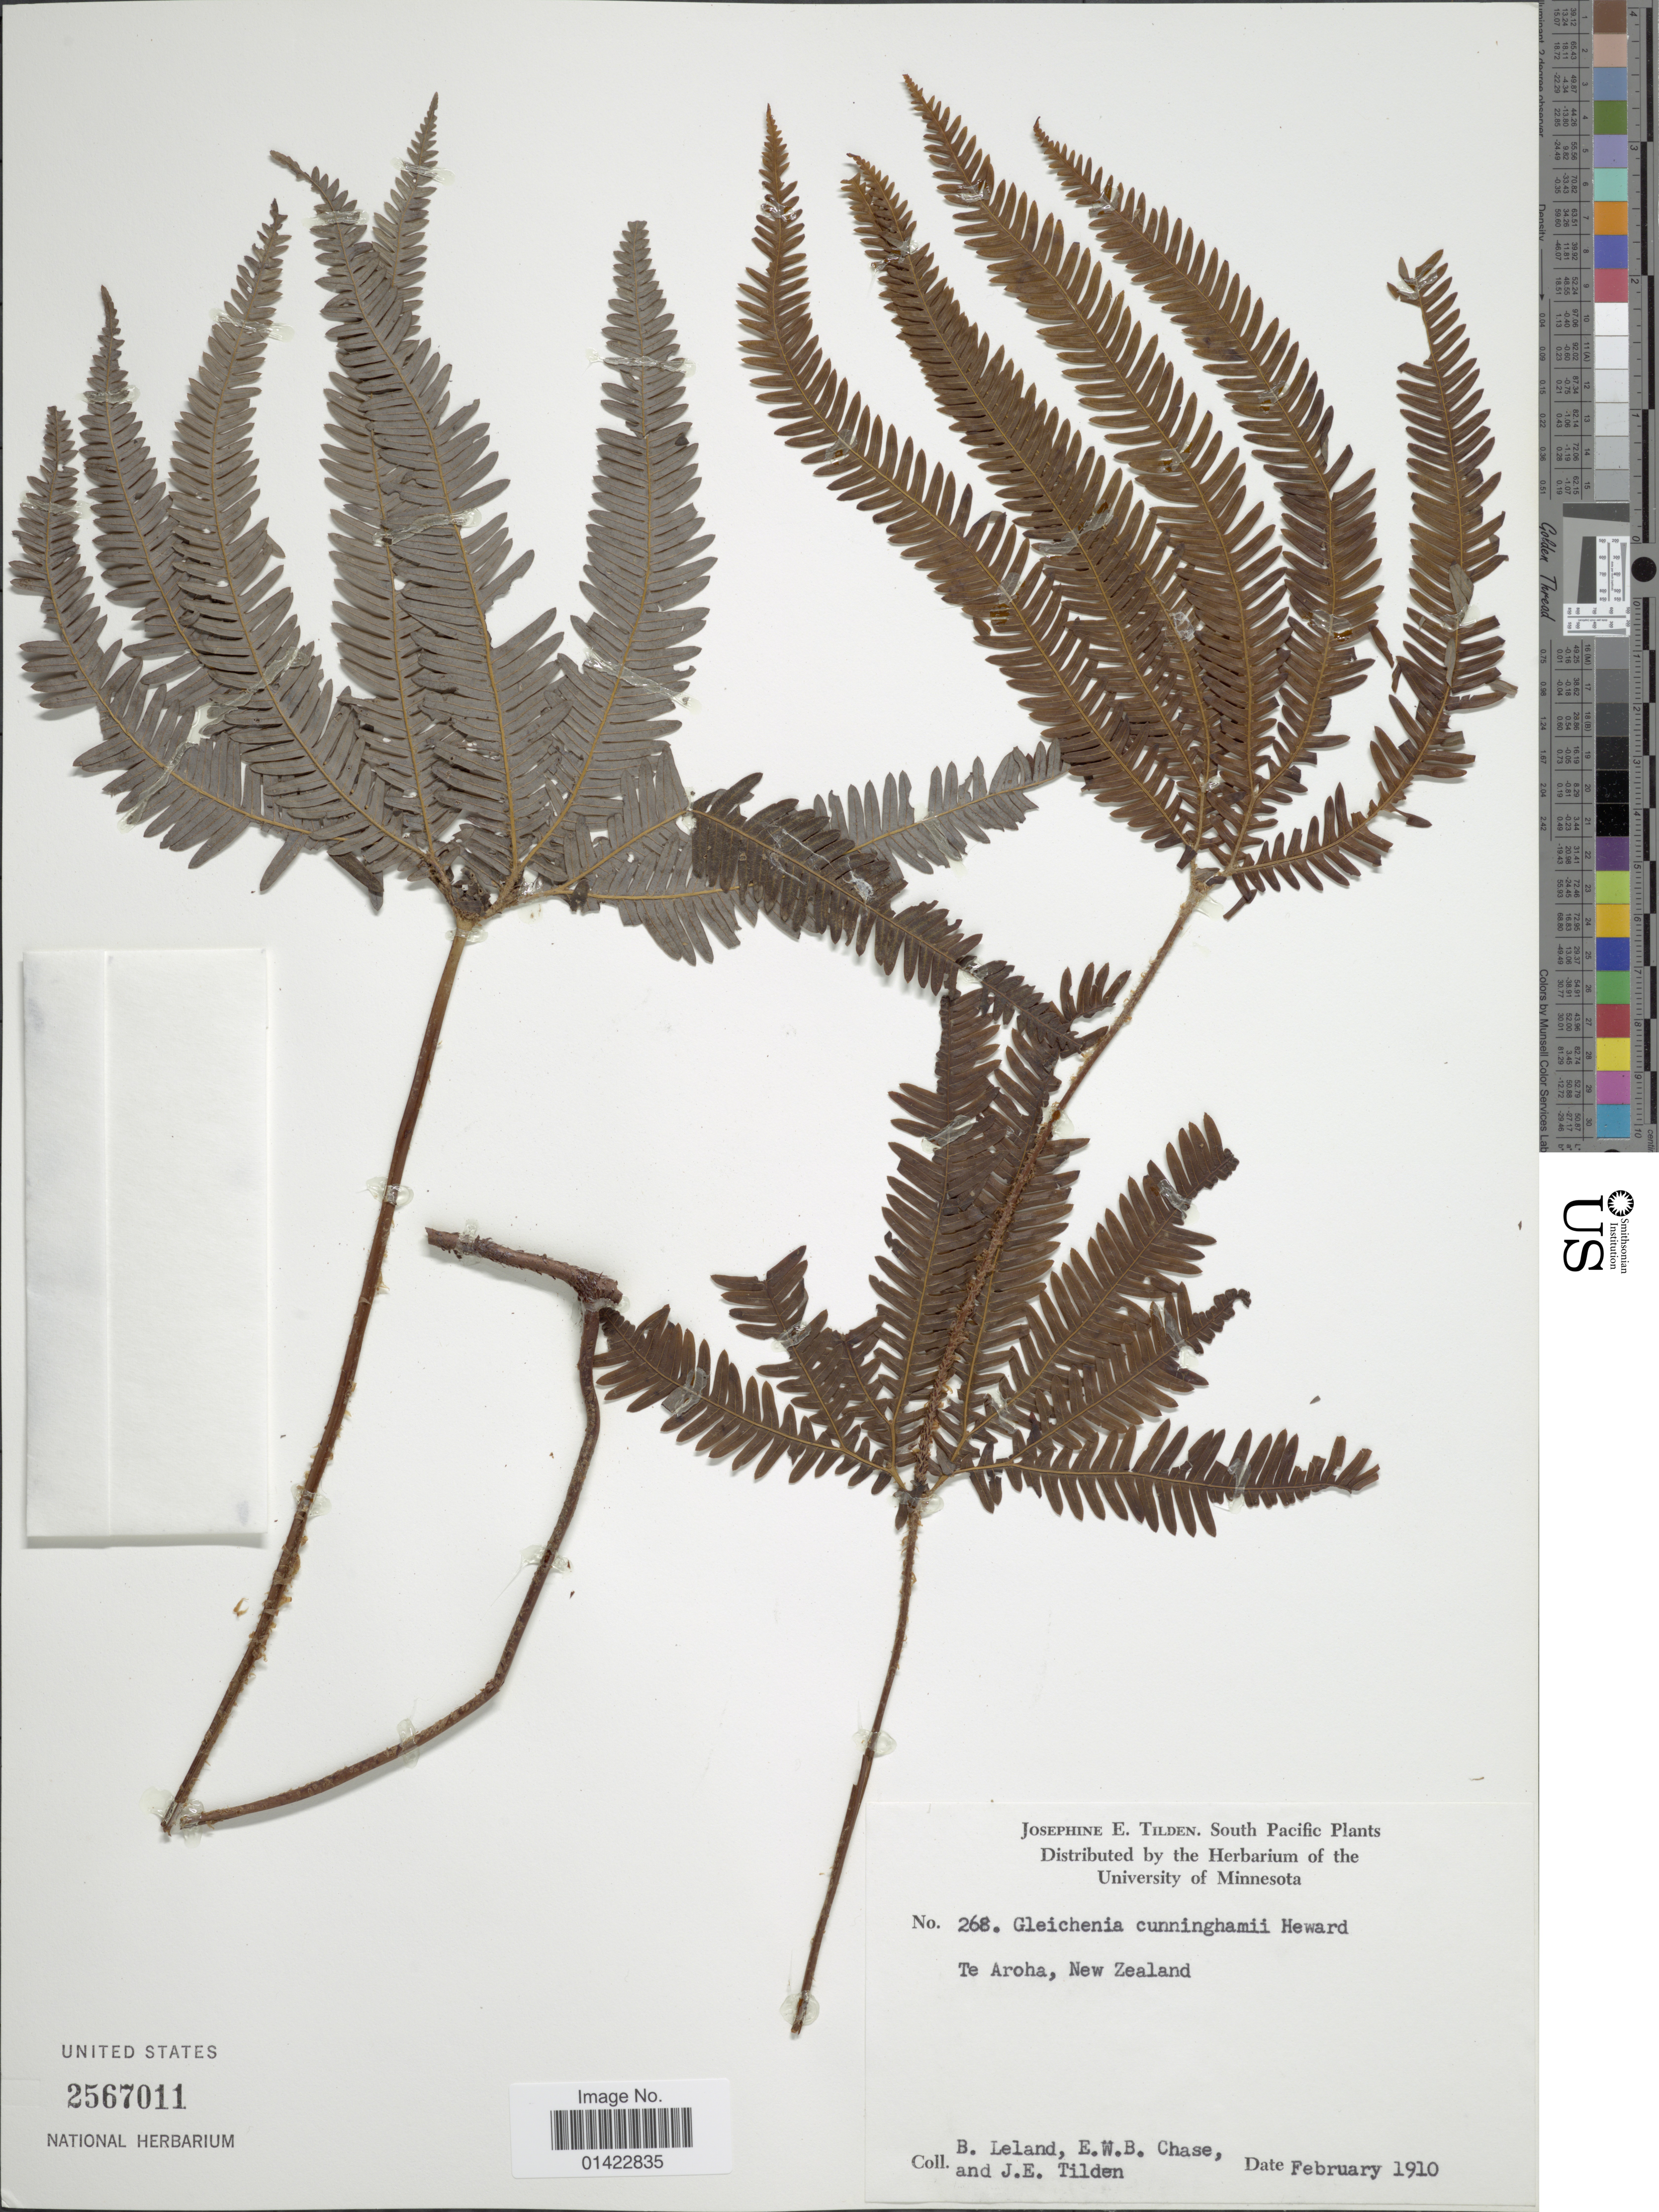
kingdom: Plantae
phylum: Tracheophyta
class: Polypodiopsida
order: Gleicheniales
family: Gleicheniaceae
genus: Sticherus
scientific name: Sticherus cunninghamii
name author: (Heward ex Hook.) Ching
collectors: B. Leland, E. W. Chase & J. E. Tilden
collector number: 268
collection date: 1910-02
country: New Zealand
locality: Te Aroha. South Pacific Plants.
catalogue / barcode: US 2567011